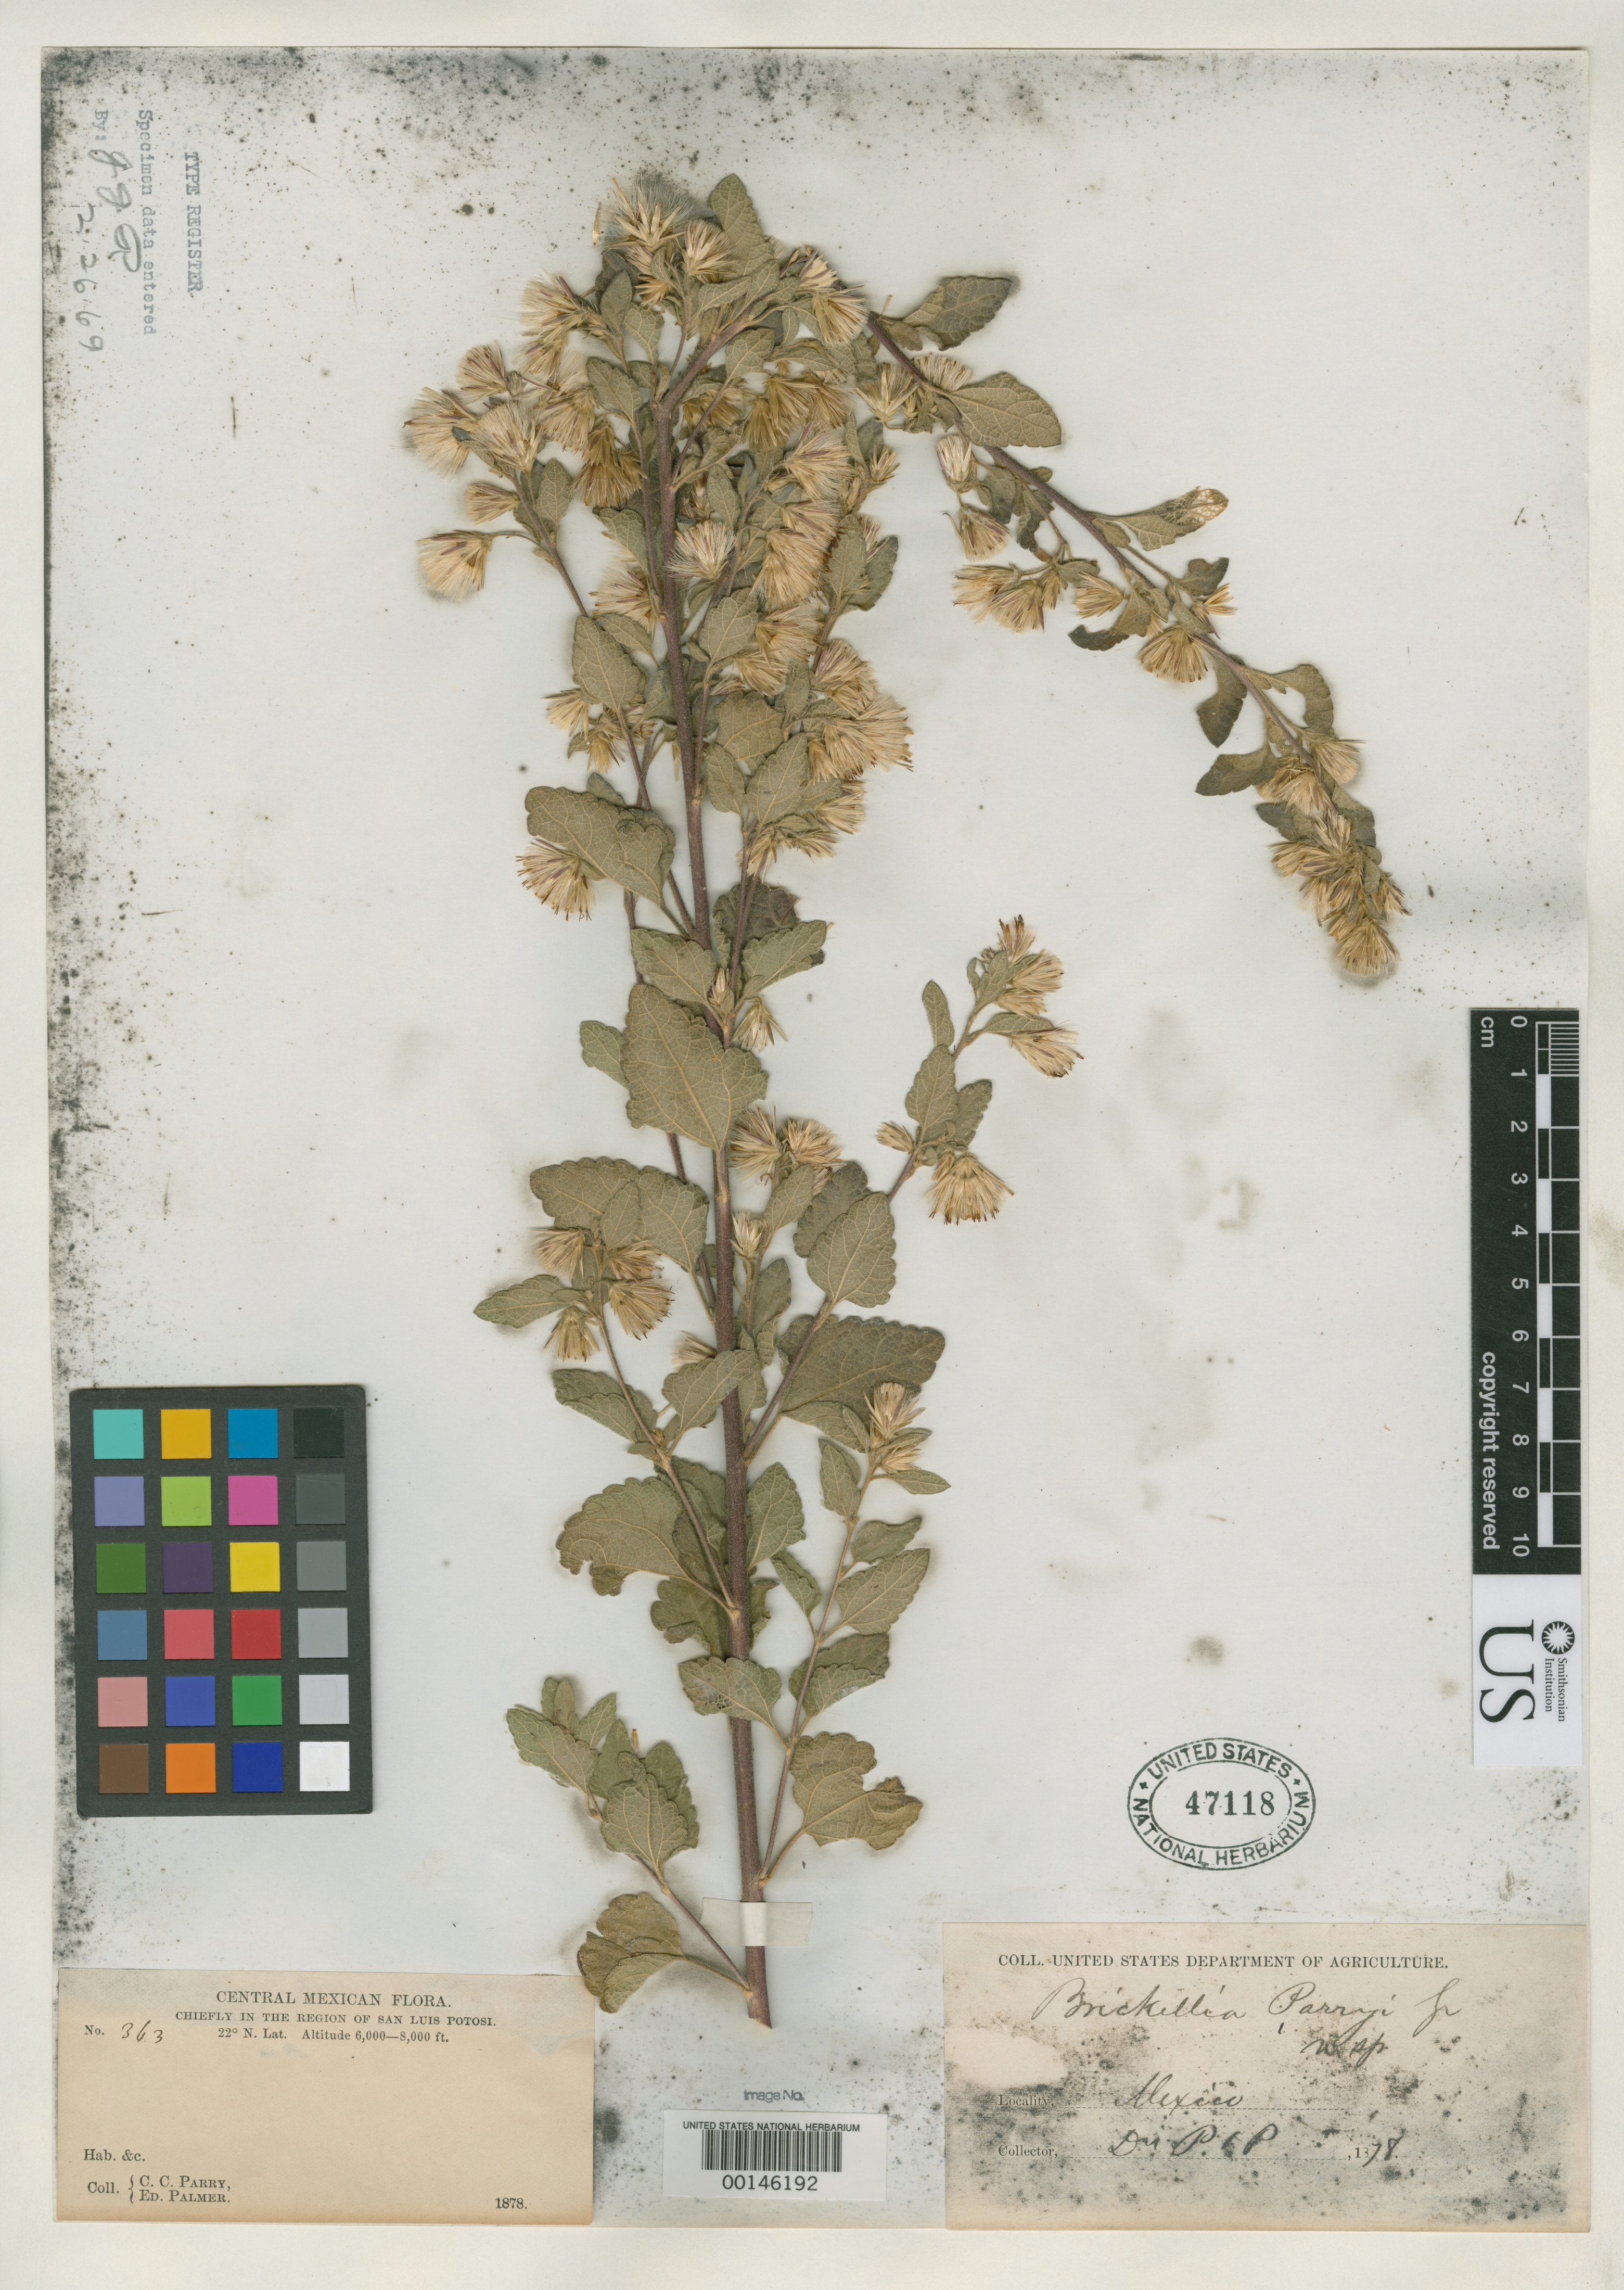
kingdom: Plantae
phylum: Tracheophyta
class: Magnoliopsida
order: Asterales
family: Asteraceae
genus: Brickellia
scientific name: Brickellia parryi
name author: A. Gray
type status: Isotype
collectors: C. C. Parry & E. Palmer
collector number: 363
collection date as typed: Aug 1878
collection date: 1878-08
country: Mexico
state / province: San Luis Potosi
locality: Mountains SE of San Luis Potosi.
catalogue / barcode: US 47118